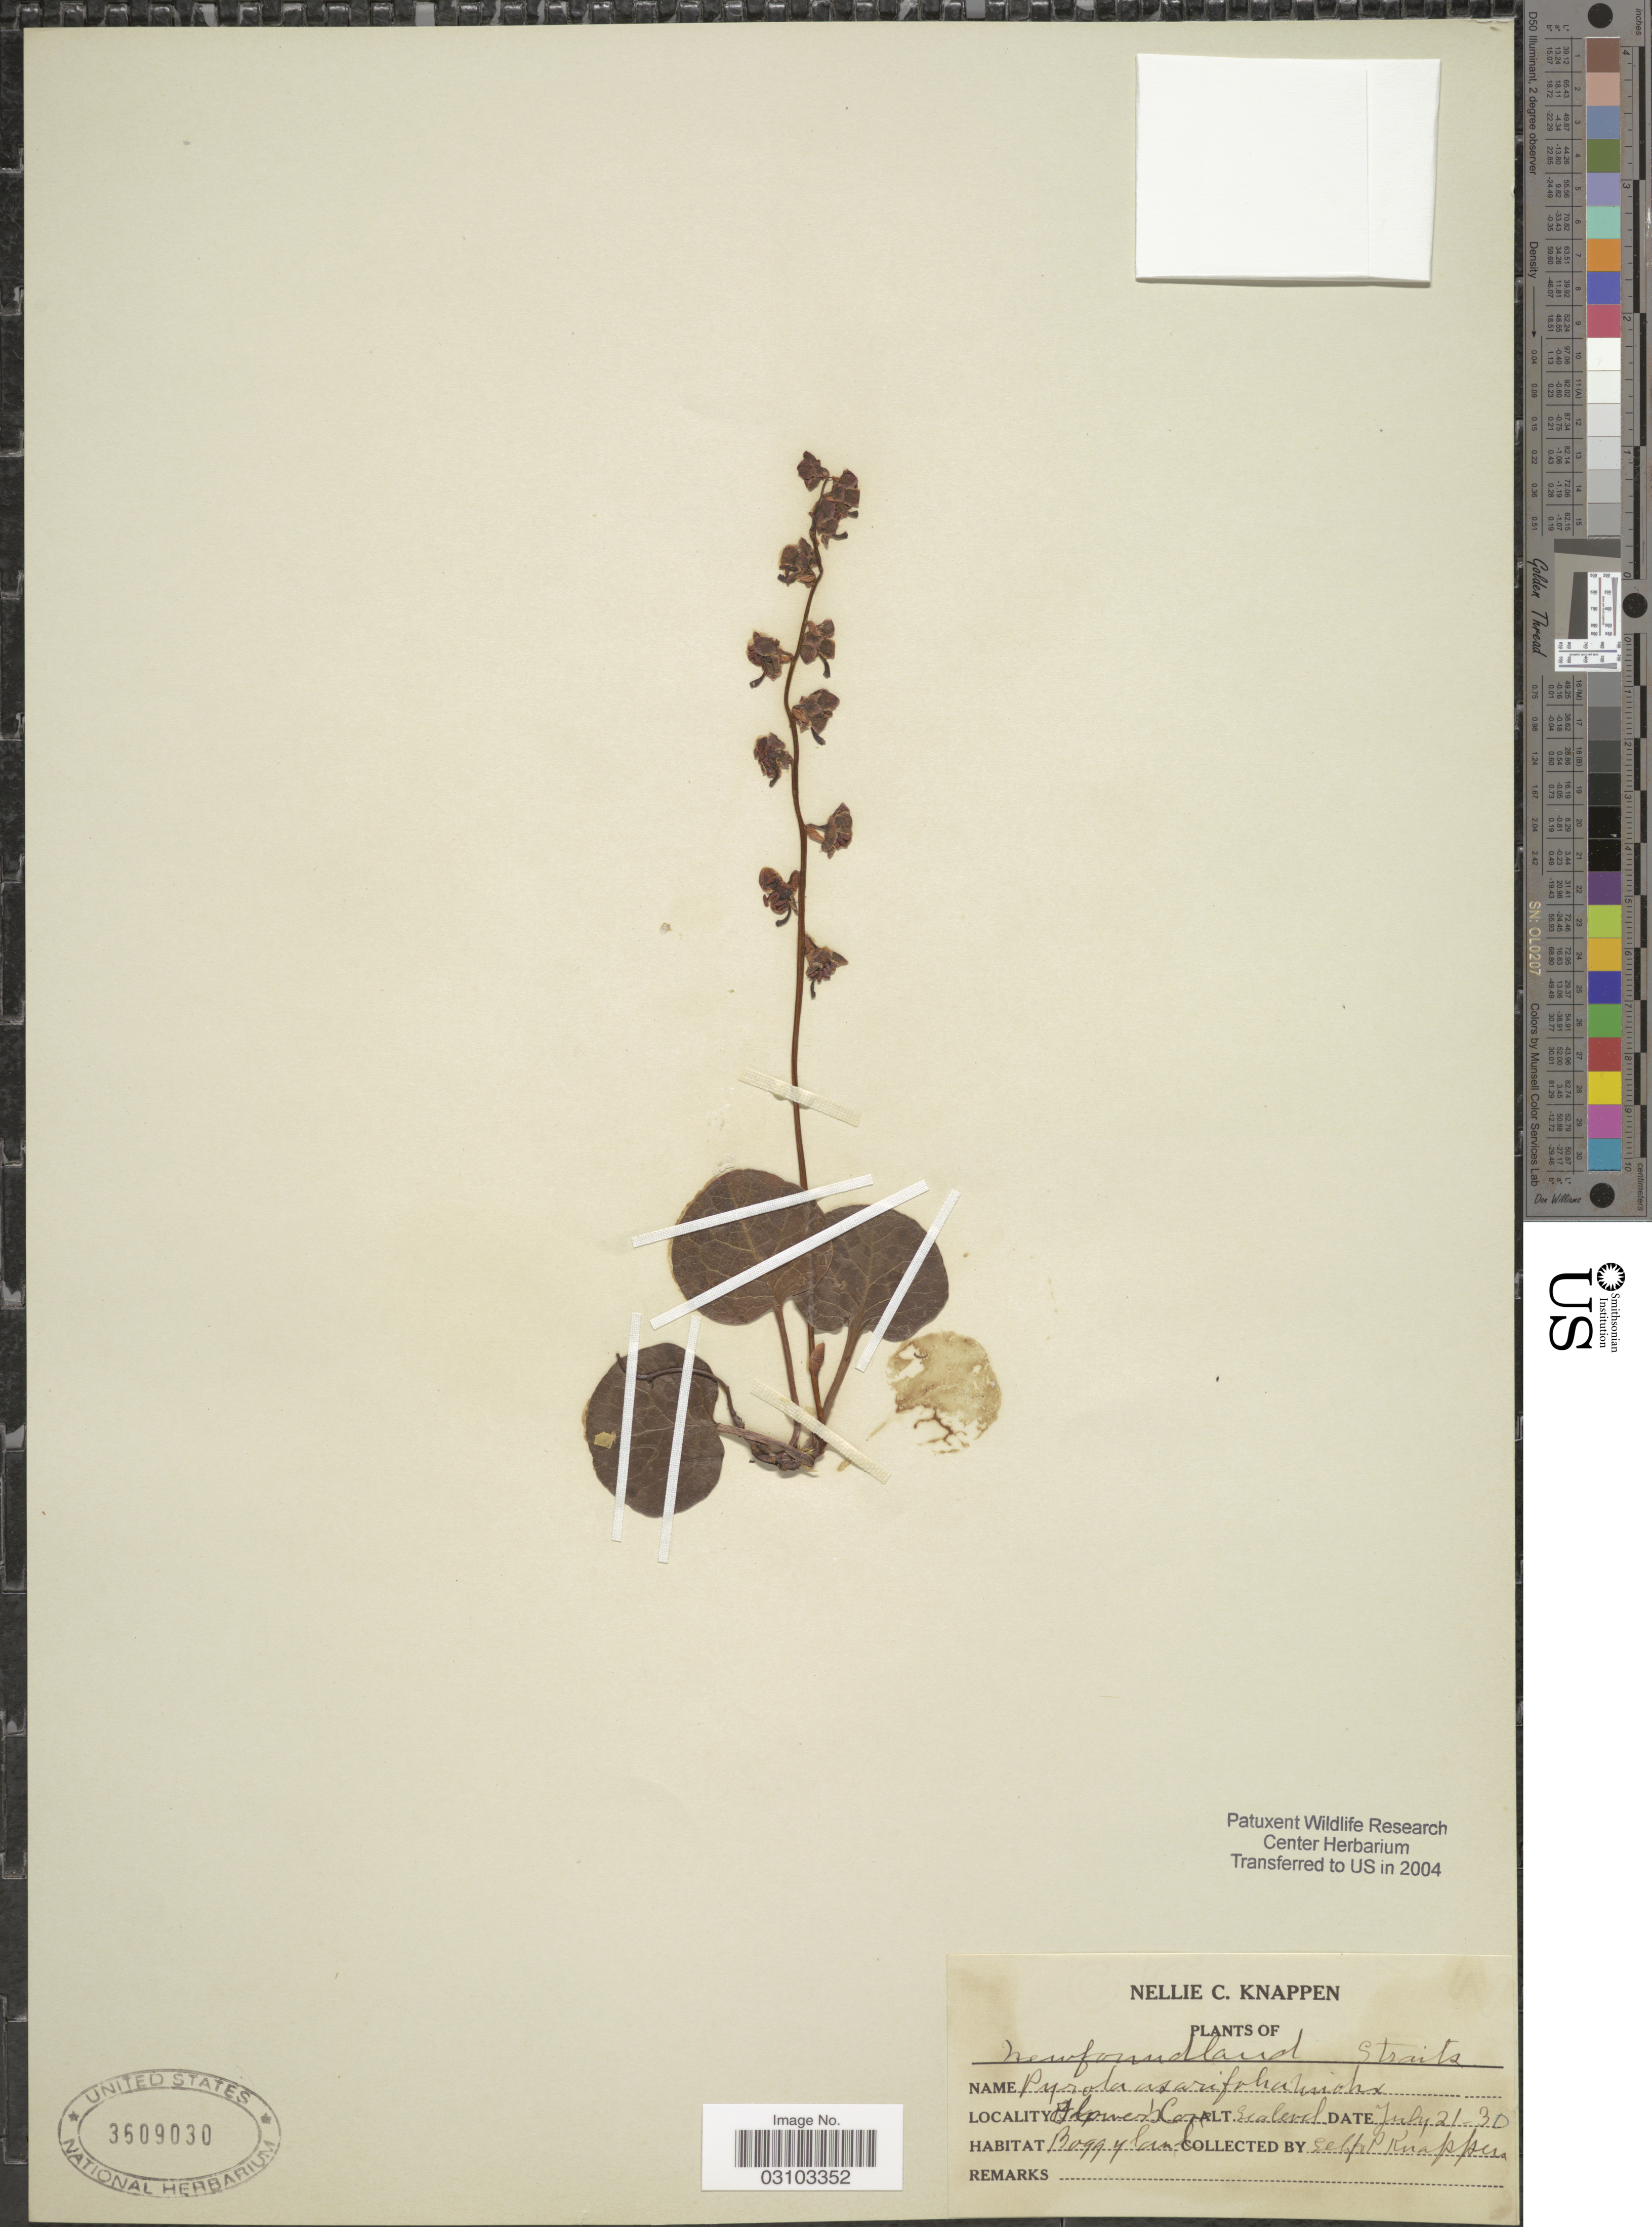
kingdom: Plantae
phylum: Tracheophyta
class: Magnoliopsida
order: Ericales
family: Ericaceae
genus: Pyrola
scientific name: Pyrola asarifolia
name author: Michx.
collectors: P. Knappen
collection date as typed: Transcribed d/m/y: 21/7/30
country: Canada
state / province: Newfoundland and Labrador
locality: Flower's Cove.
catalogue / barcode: US 3609030